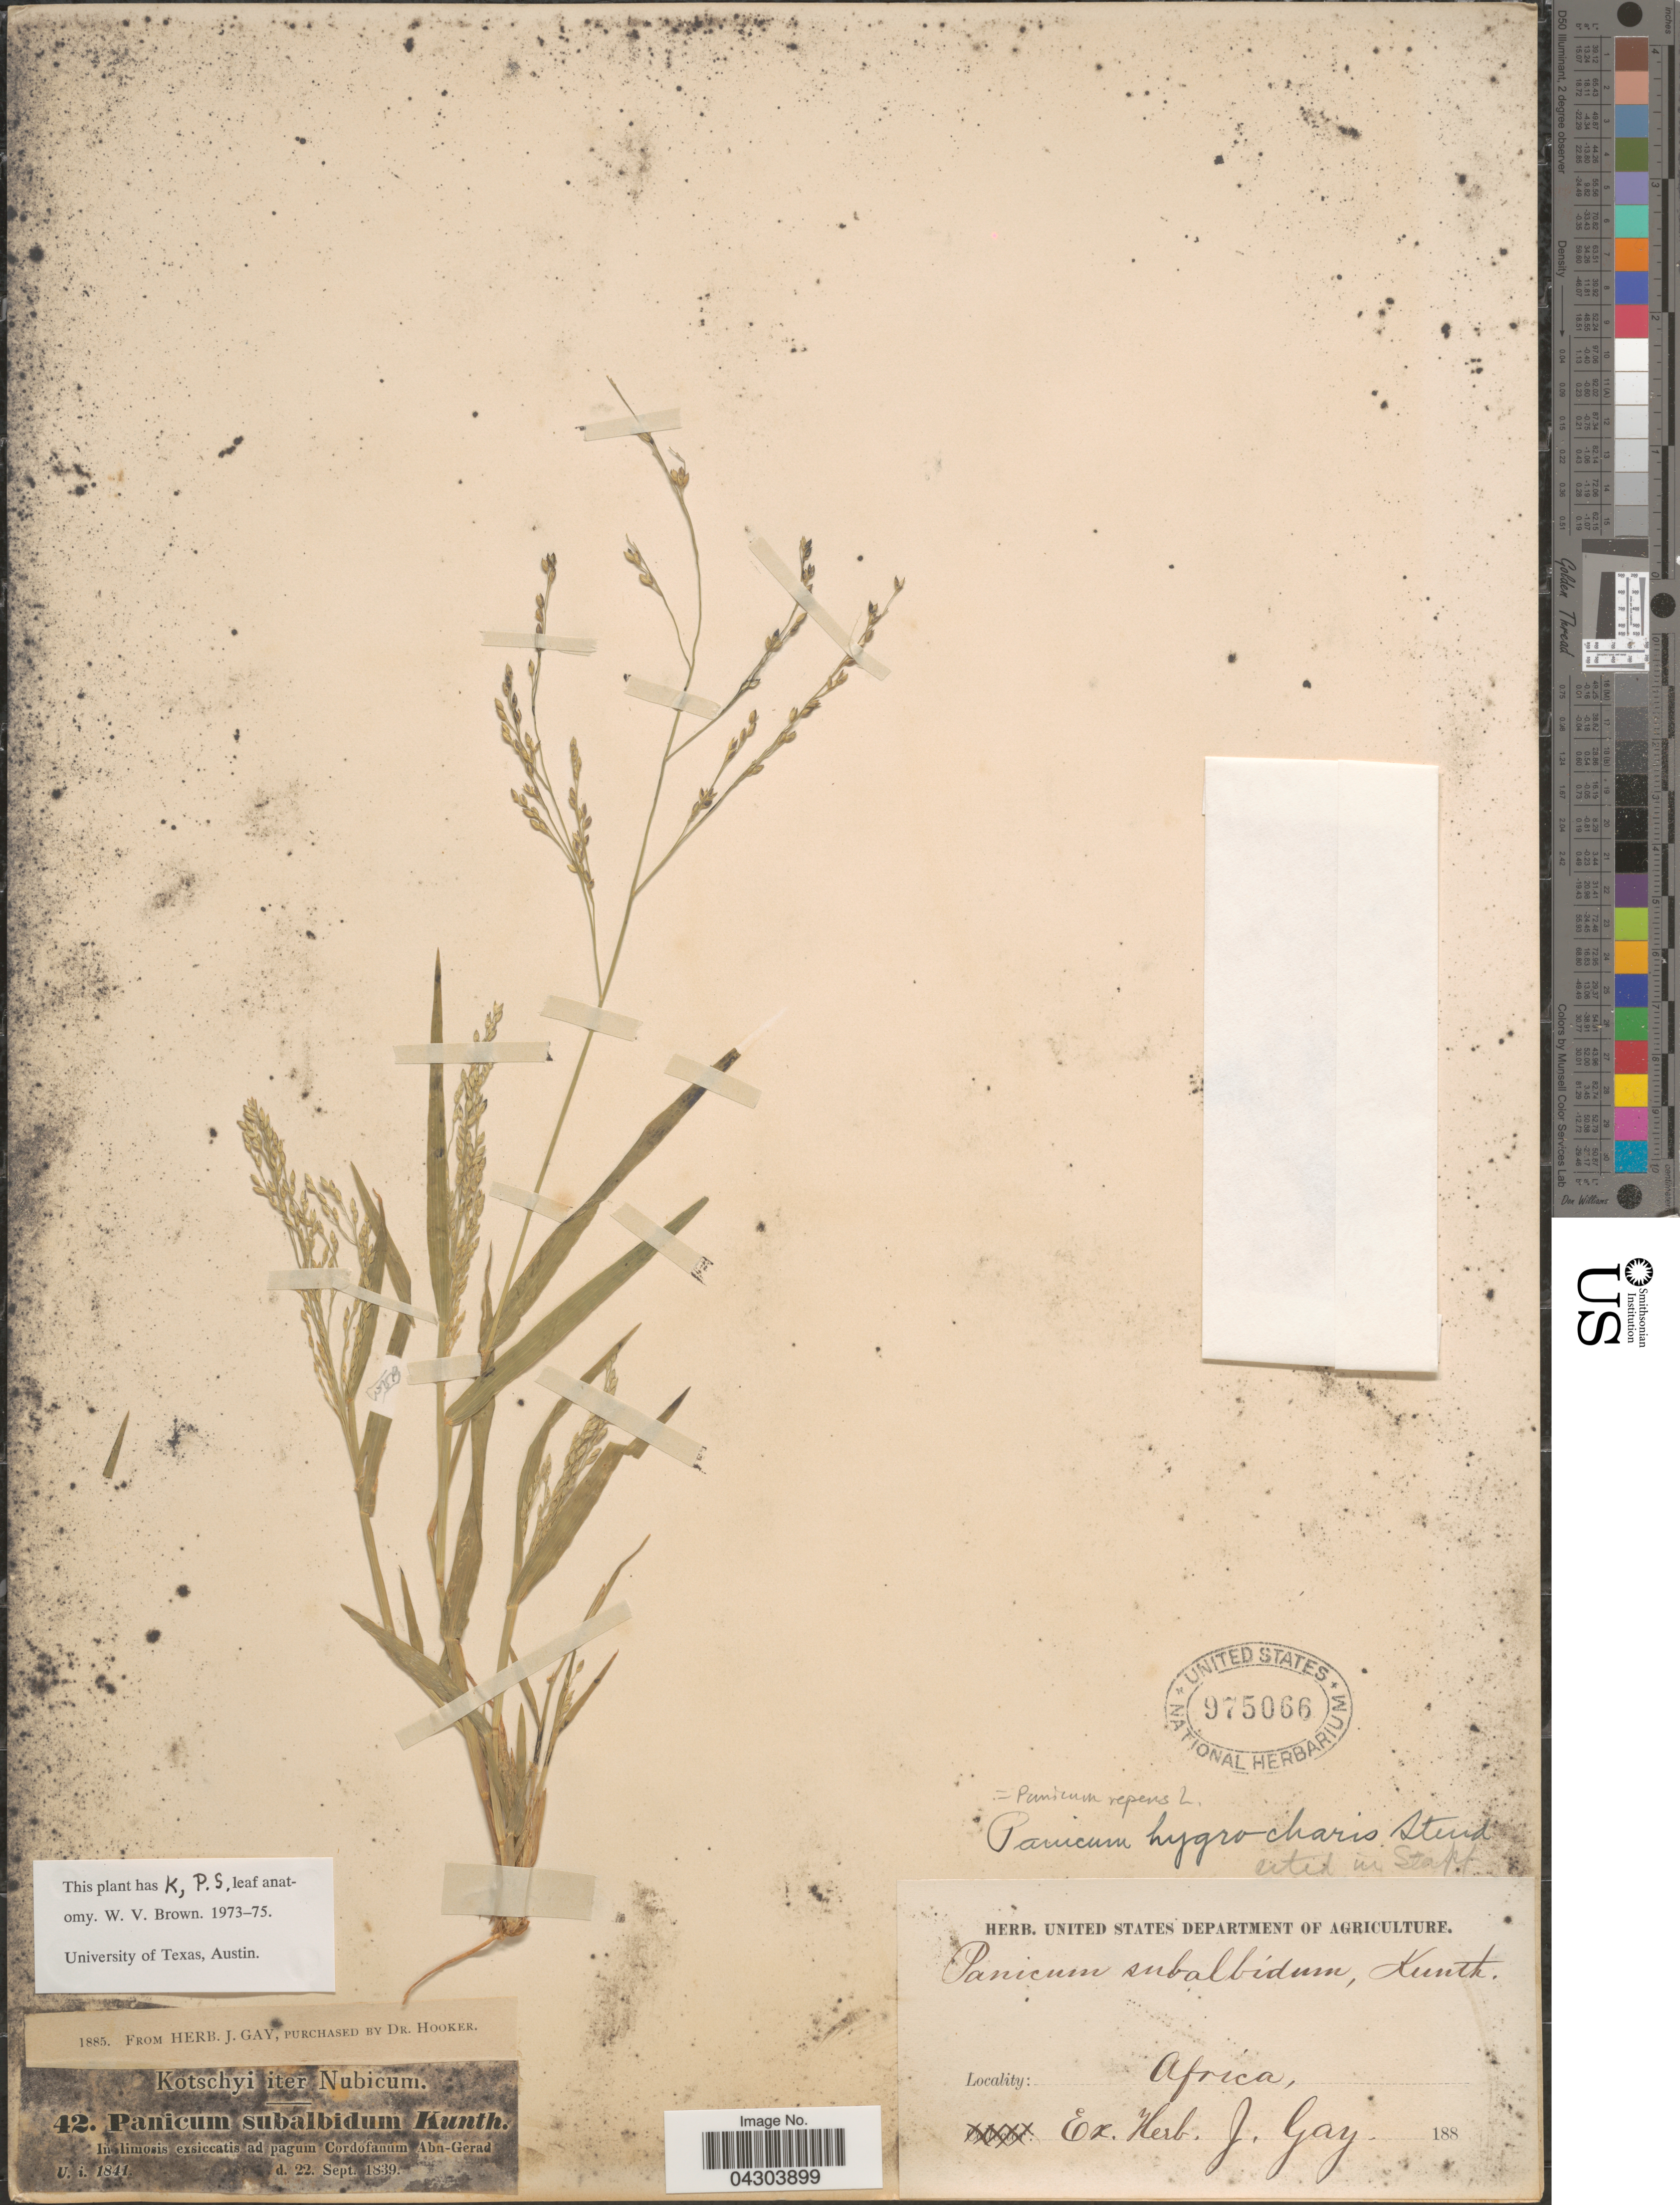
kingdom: Plantae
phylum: Tracheophyta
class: Liliopsida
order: Poales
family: Poaceae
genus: Panicum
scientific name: Panicum repens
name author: L.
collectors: -. Kotschyi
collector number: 42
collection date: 1839-09-22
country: Sudan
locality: Iter Nubicum. In limosis exsiccatis ad pagum Cordofanum Abu-Gerad.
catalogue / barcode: US 975066